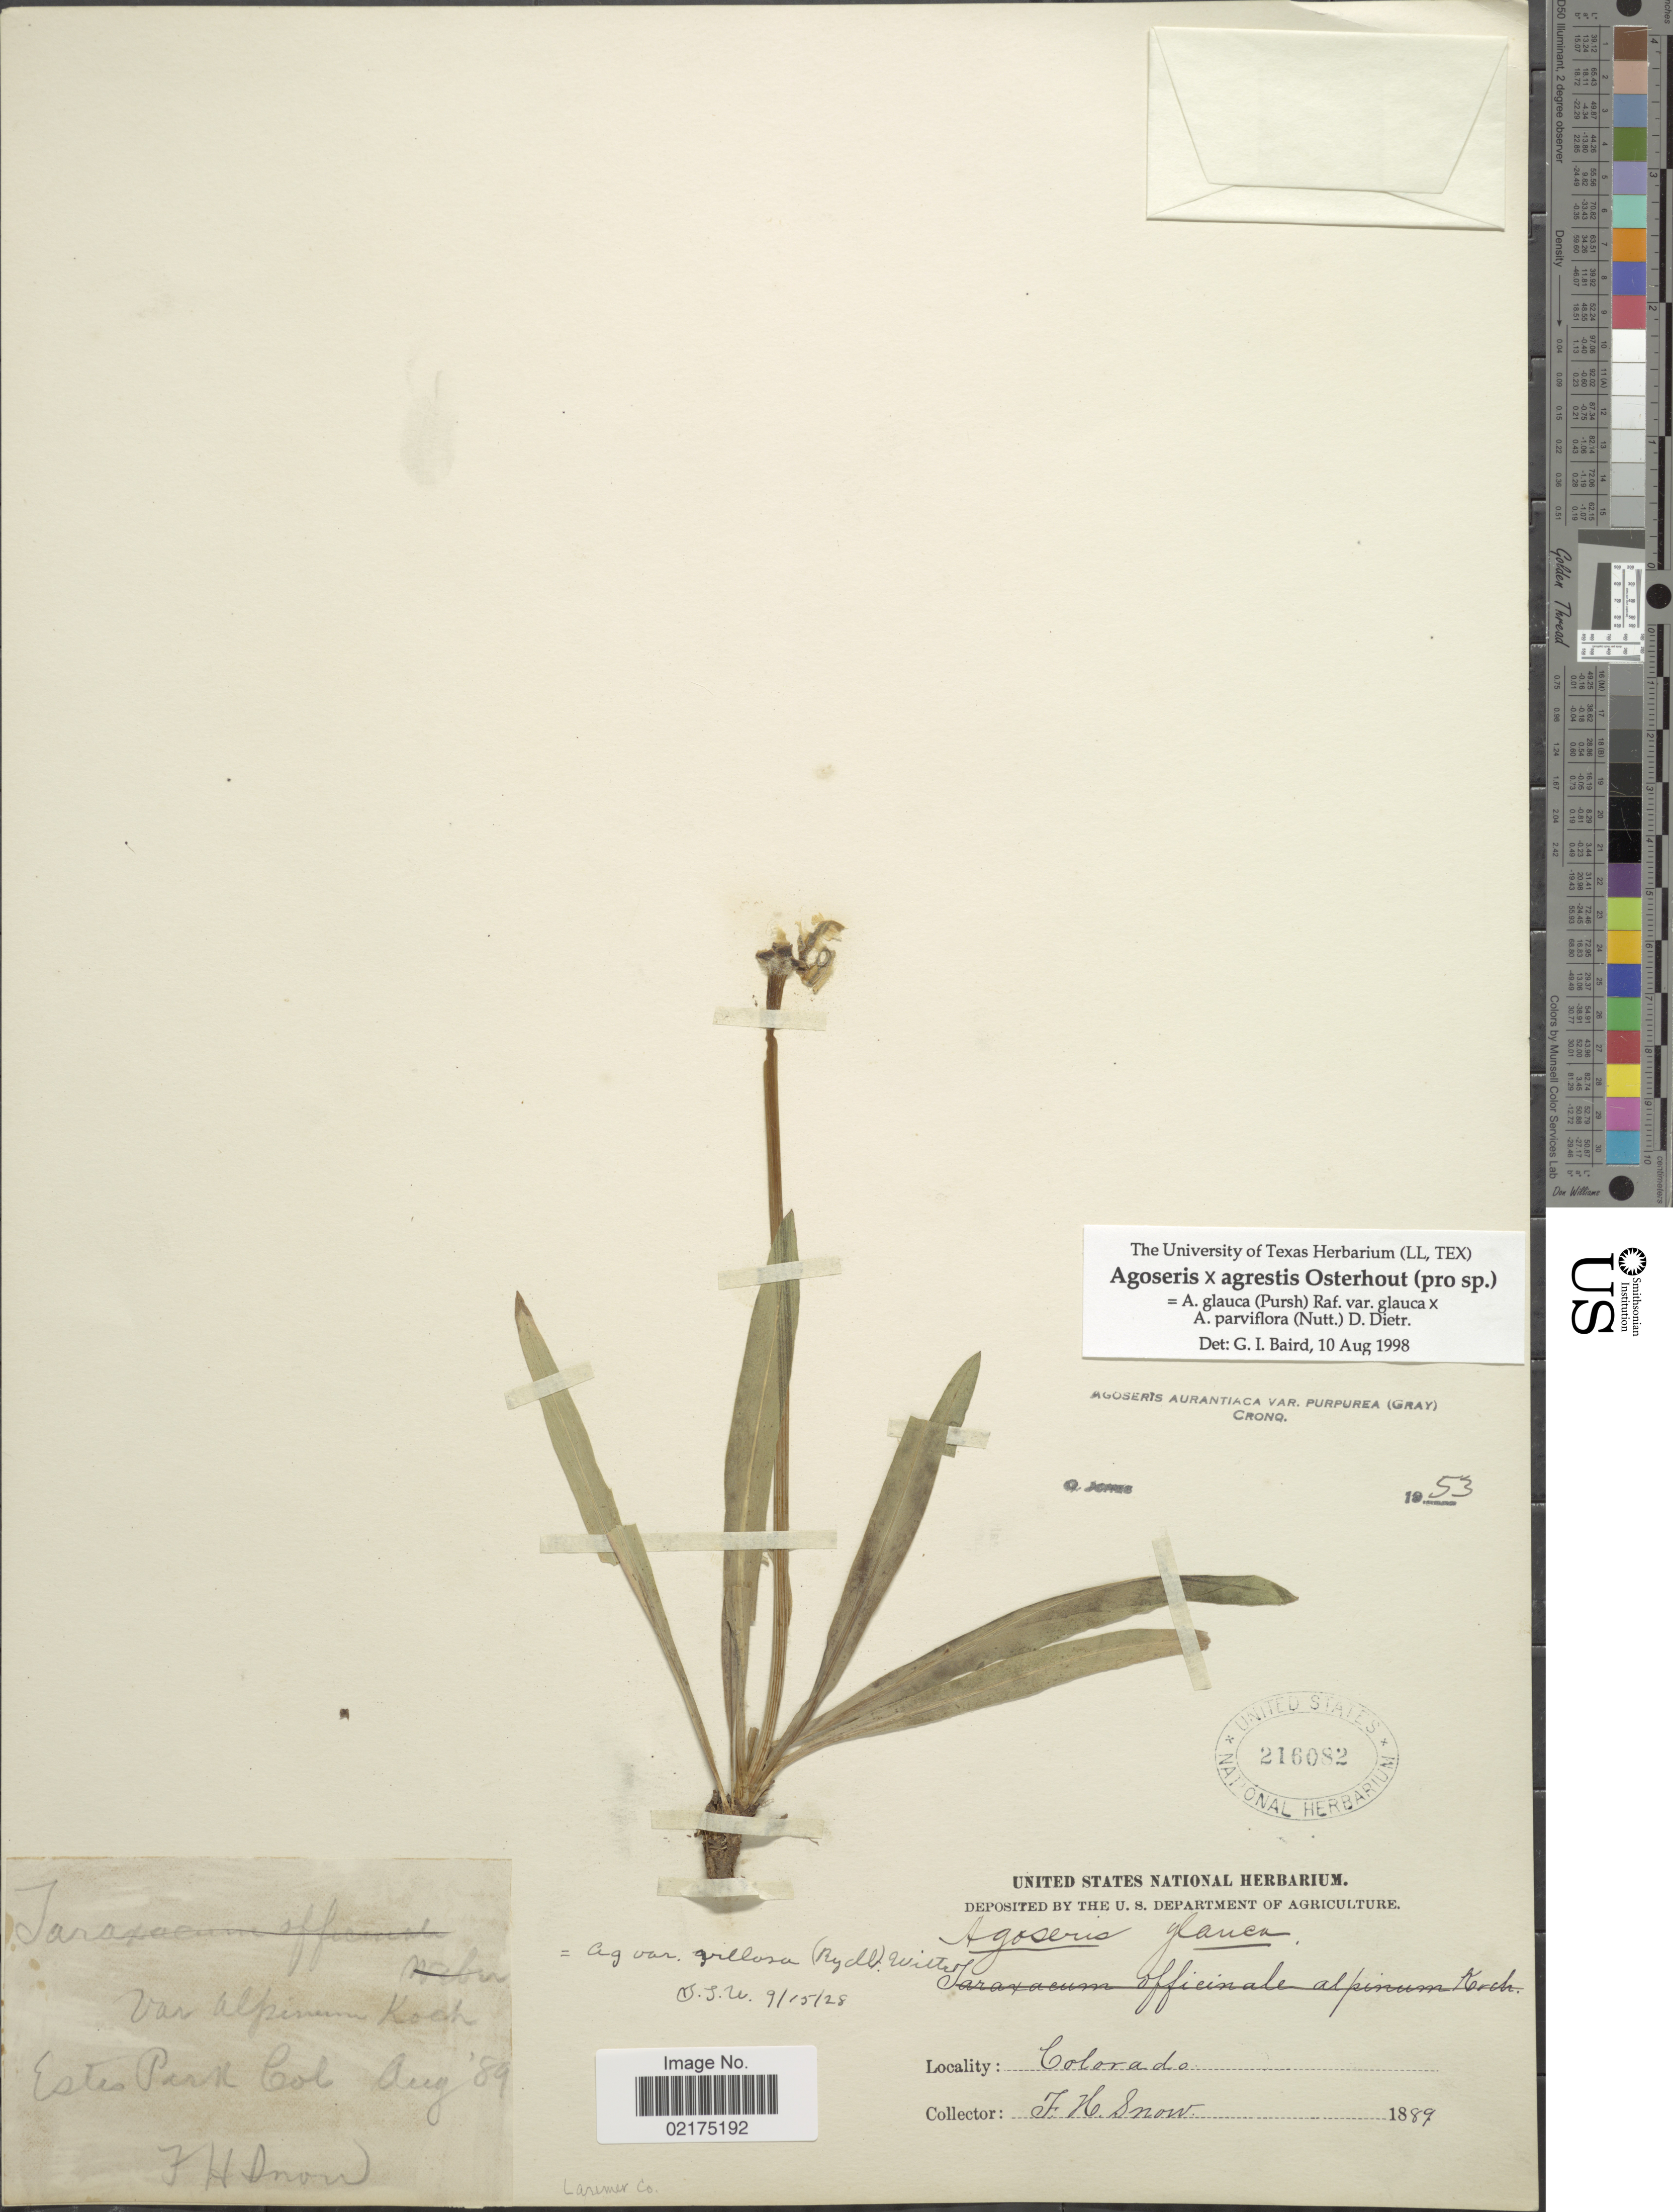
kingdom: Plantae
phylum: Tracheophyta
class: Magnoliopsida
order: Asterales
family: Asteraceae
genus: Agoseris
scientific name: Agoseris agrestis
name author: Osterh.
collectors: F. H. Snow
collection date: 1889-08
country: United States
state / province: Colorado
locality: Estes Park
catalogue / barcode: US 216082